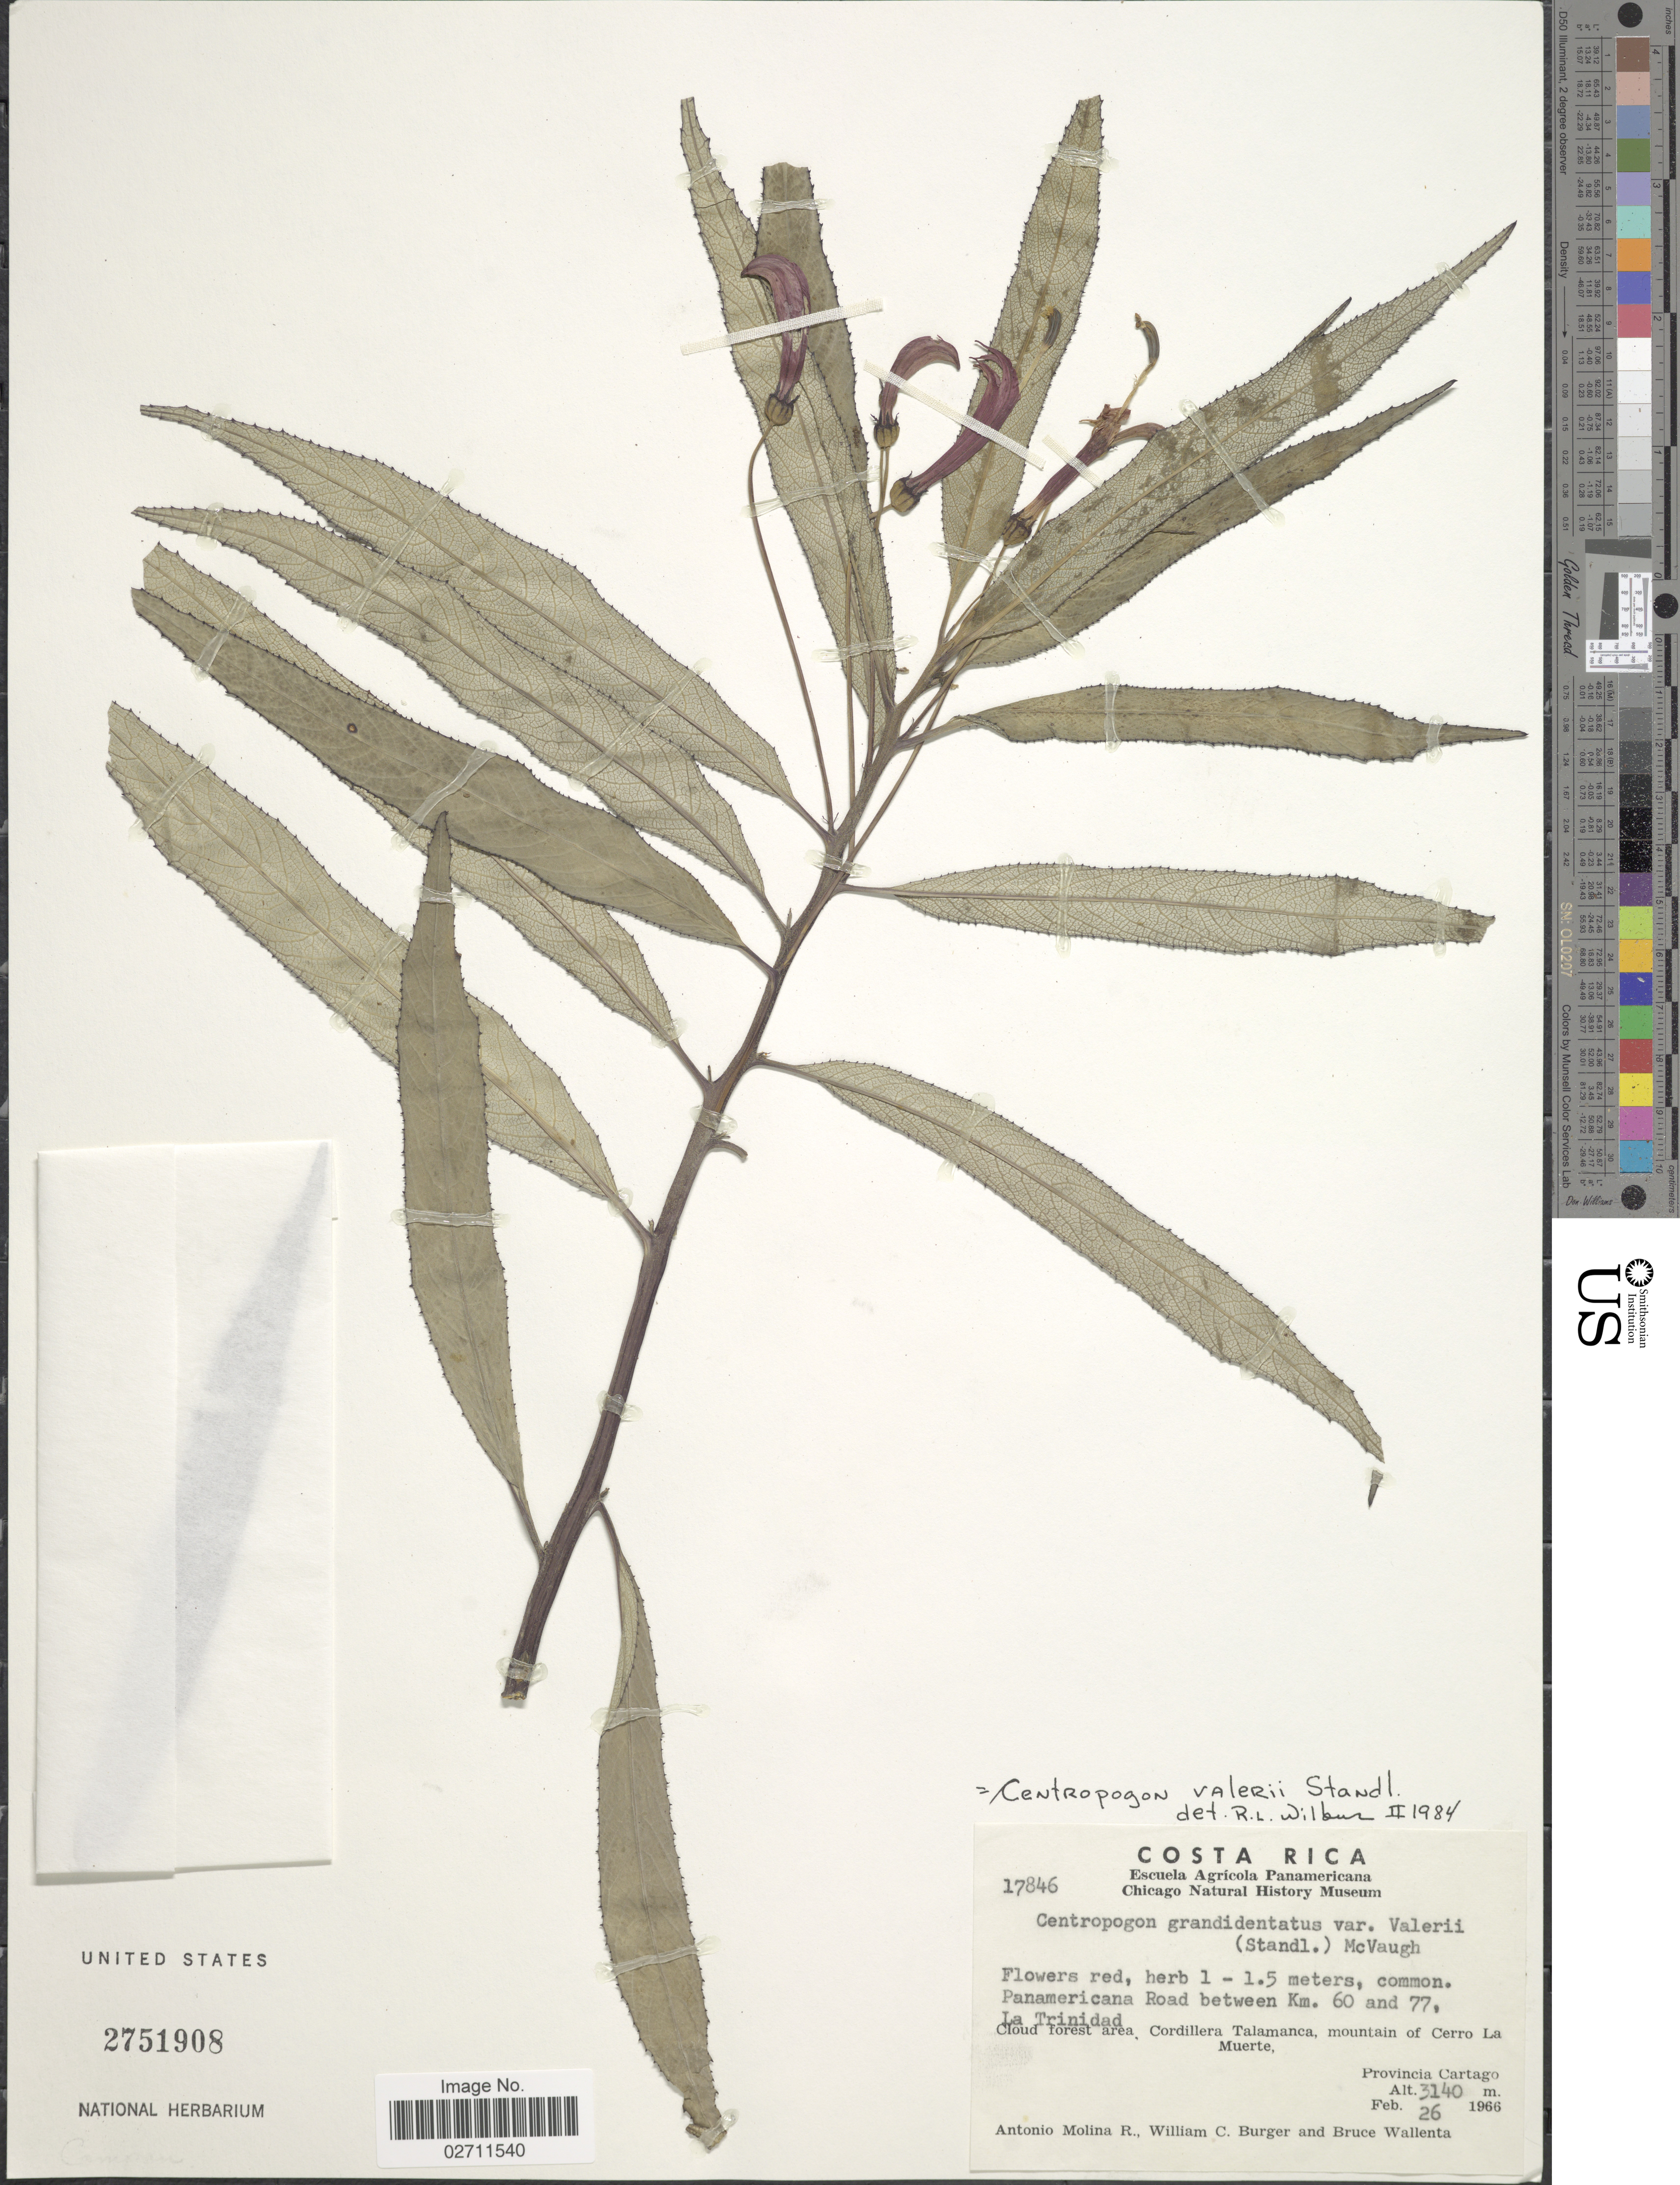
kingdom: Plantae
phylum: Tracheophyta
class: Magnoliopsida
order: Asterales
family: Campanulaceae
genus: Centropogon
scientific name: Centropogon valerii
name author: Standl.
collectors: A. Molina R., W. Burger & B. Wallenta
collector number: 17846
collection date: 1966-02-26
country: Costa Rica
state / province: Cartago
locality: Panamericana Road between Km. 60 and 77, La Trinidad. Cordillera Talamanca, mountain of Cerro La Muerte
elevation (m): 3140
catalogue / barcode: US 2751908